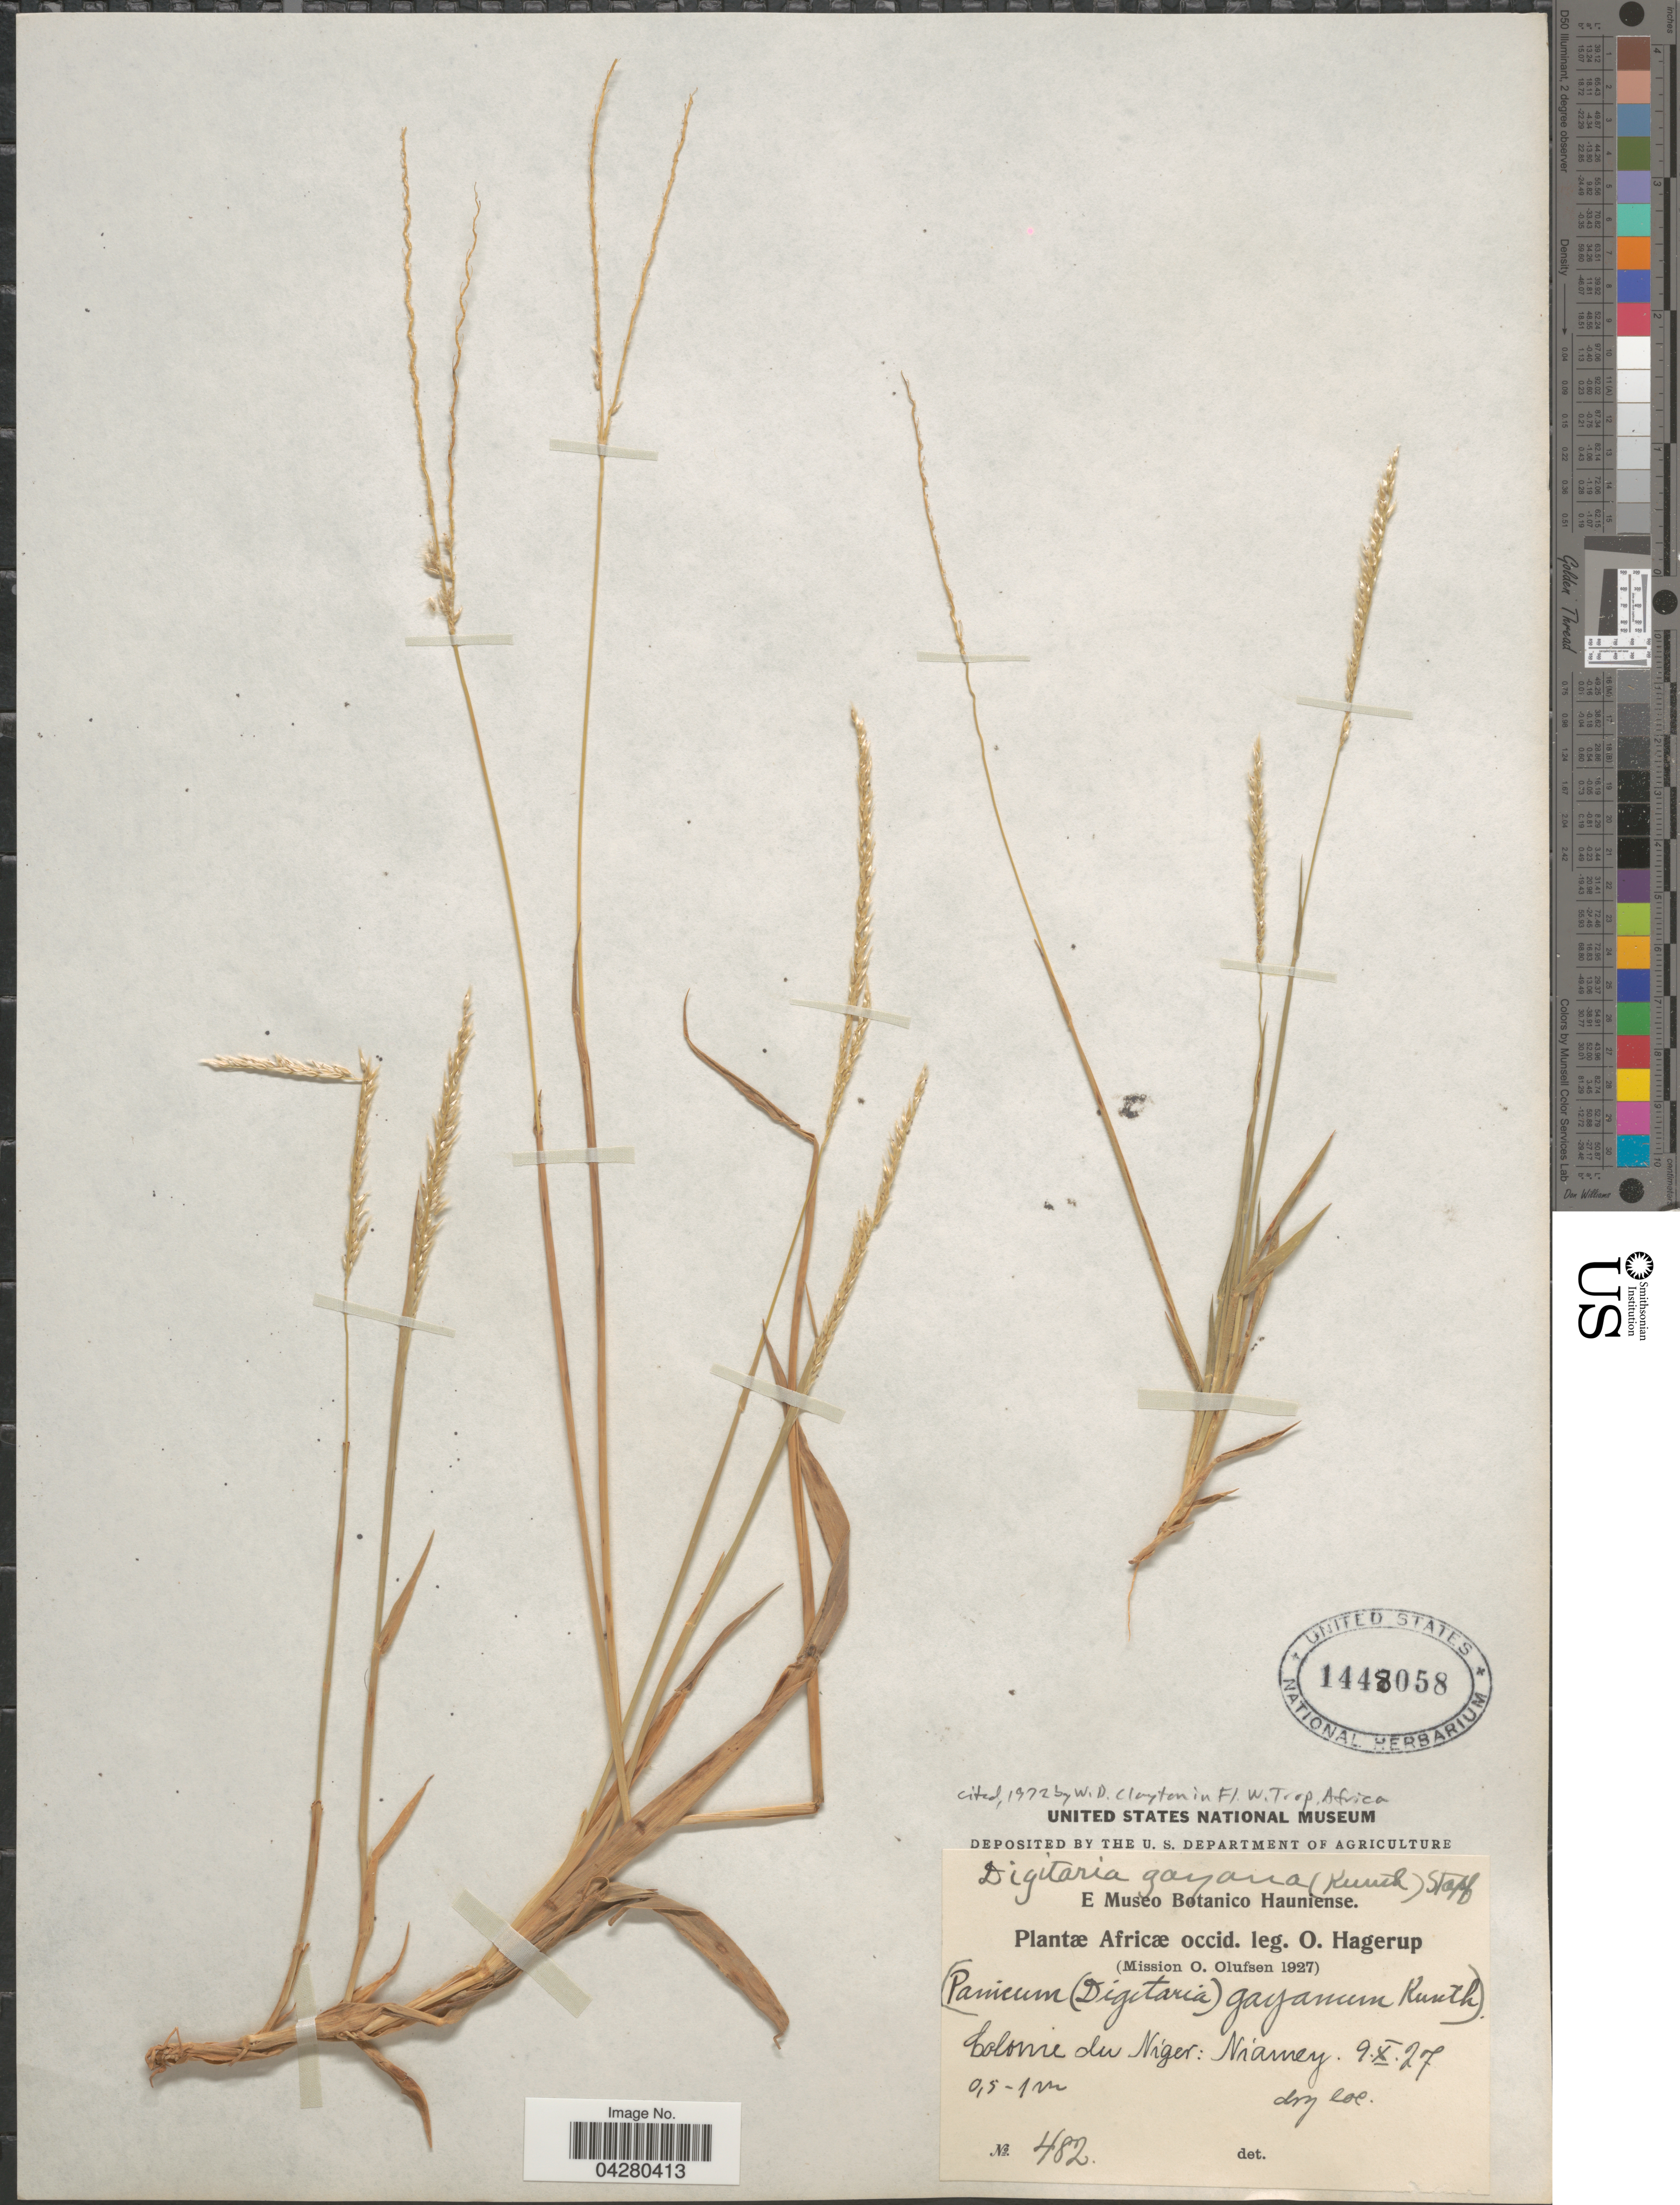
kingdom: Plantae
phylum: Tracheophyta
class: Liliopsida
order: Poales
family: Poaceae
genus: Digitaria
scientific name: Digitaria gayana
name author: (Kunth) Stapf ex A. Chev.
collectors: O. Hagerup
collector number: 482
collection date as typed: Transcribed d/m/y: 9/10/27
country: Nigeria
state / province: Niger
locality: Africae occid. Colonie du Niger: Niamey.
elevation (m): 0.5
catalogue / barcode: US 1448058